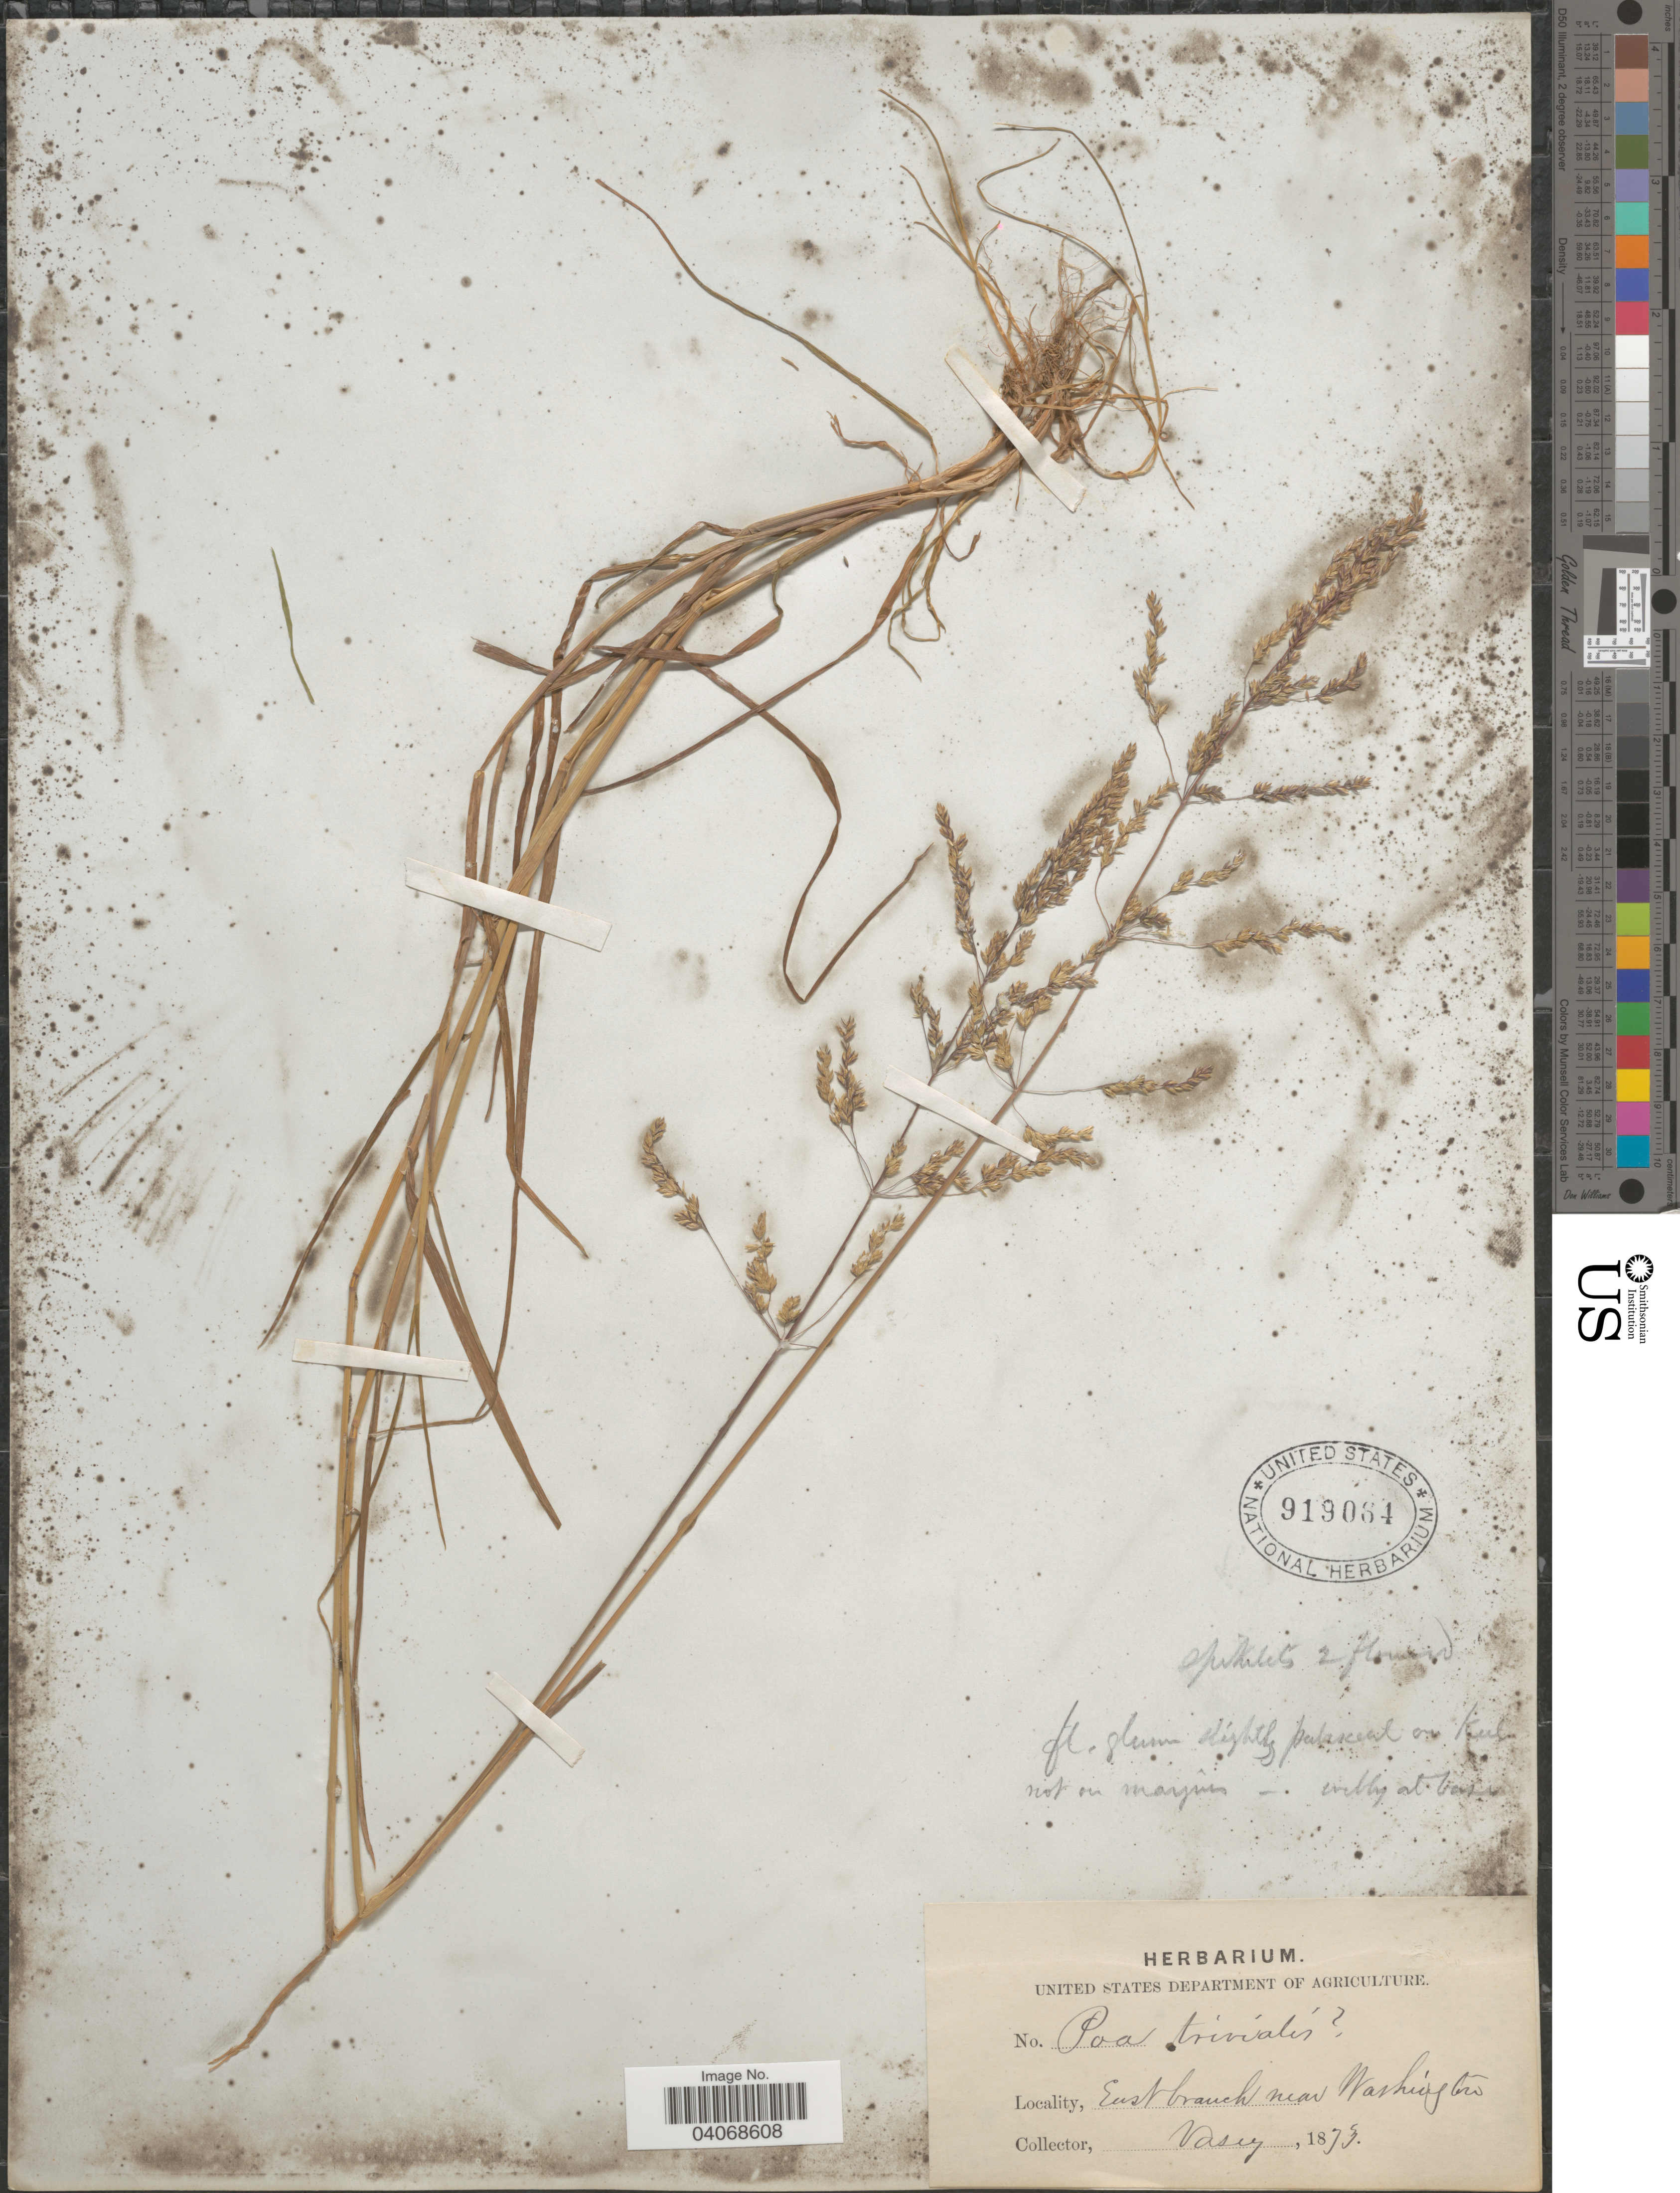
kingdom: Plantae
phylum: Tracheophyta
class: Liliopsida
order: Poales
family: Poaceae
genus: Poa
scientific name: Poa trivialis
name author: L.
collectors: Vasey, --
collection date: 1873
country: United States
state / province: Washington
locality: East branch near Washington.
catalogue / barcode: US 919064